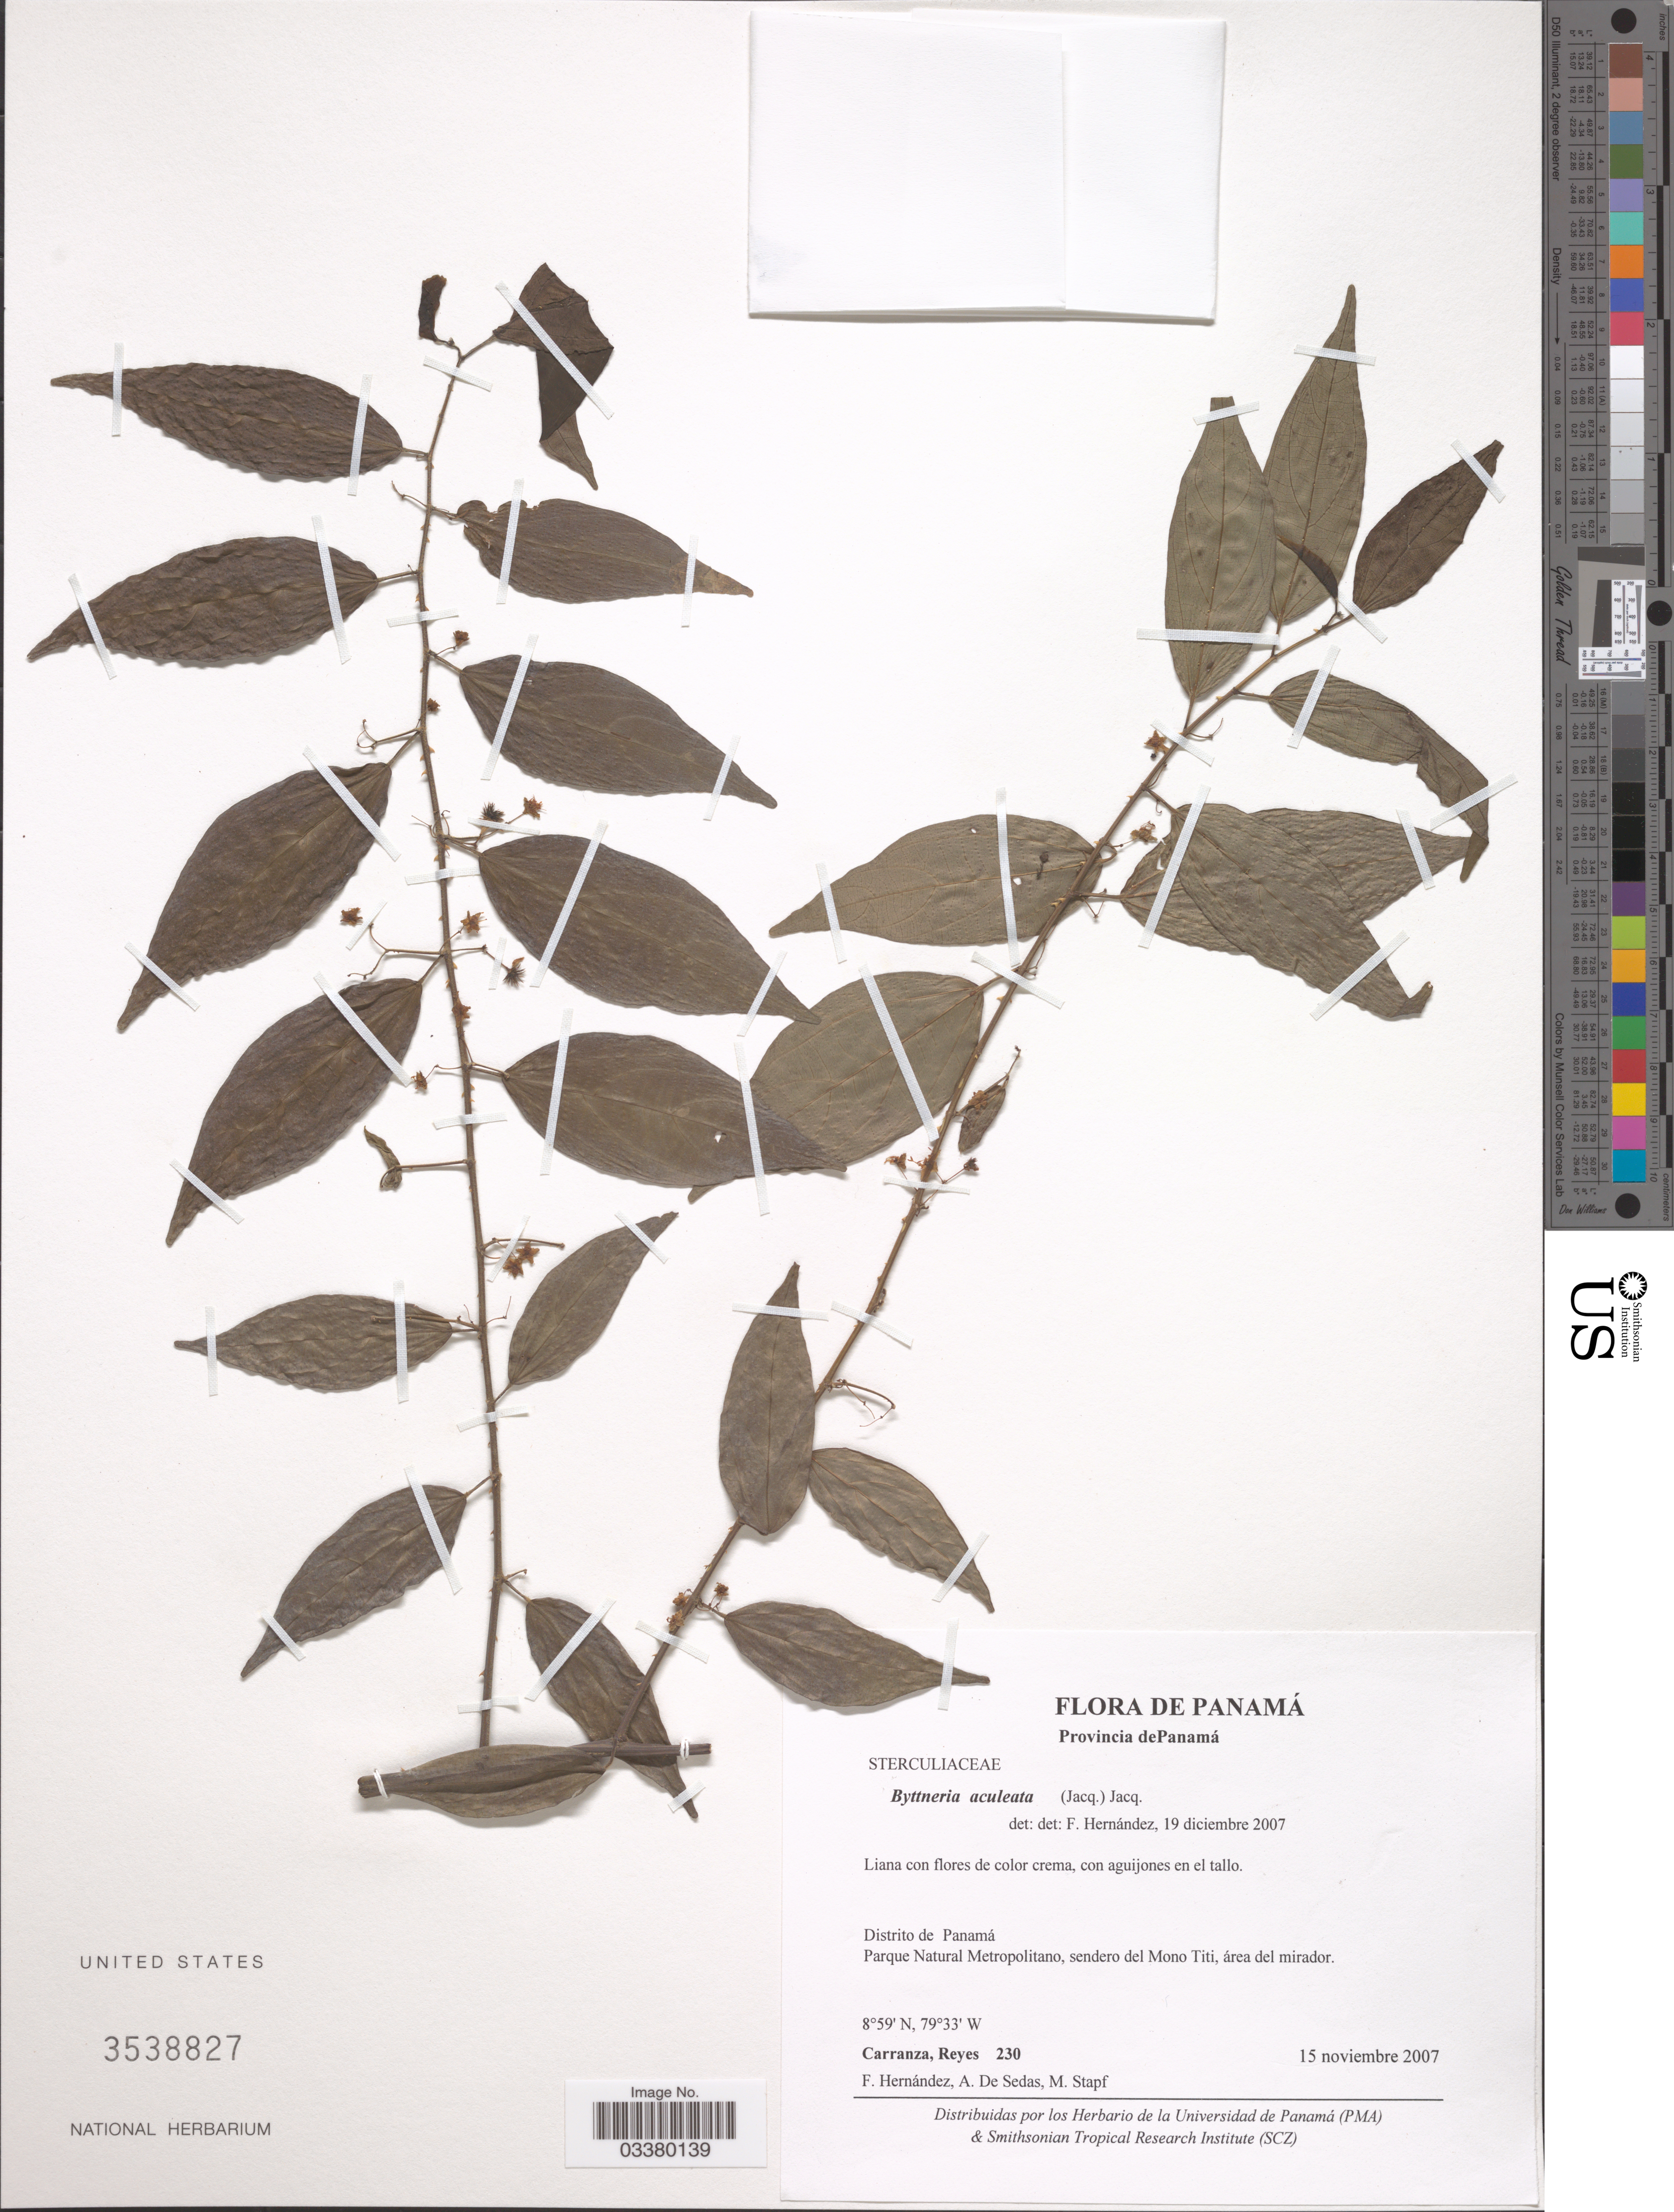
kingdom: Plantae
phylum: Tracheophyta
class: Magnoliopsida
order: Malvales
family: Malvaceae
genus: Byttneria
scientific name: Byttneria aculeata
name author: (Jacq.) Jacq.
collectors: R. Carranza, F. Hernandez, A. De Sedas & M. Stapf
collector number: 230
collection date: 2007-11-15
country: Panama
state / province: Panamá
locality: Distrito de Panamá. Parque Natural Metropolitano, sendero del Mono Titi, área del mirador.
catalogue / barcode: US 3538827